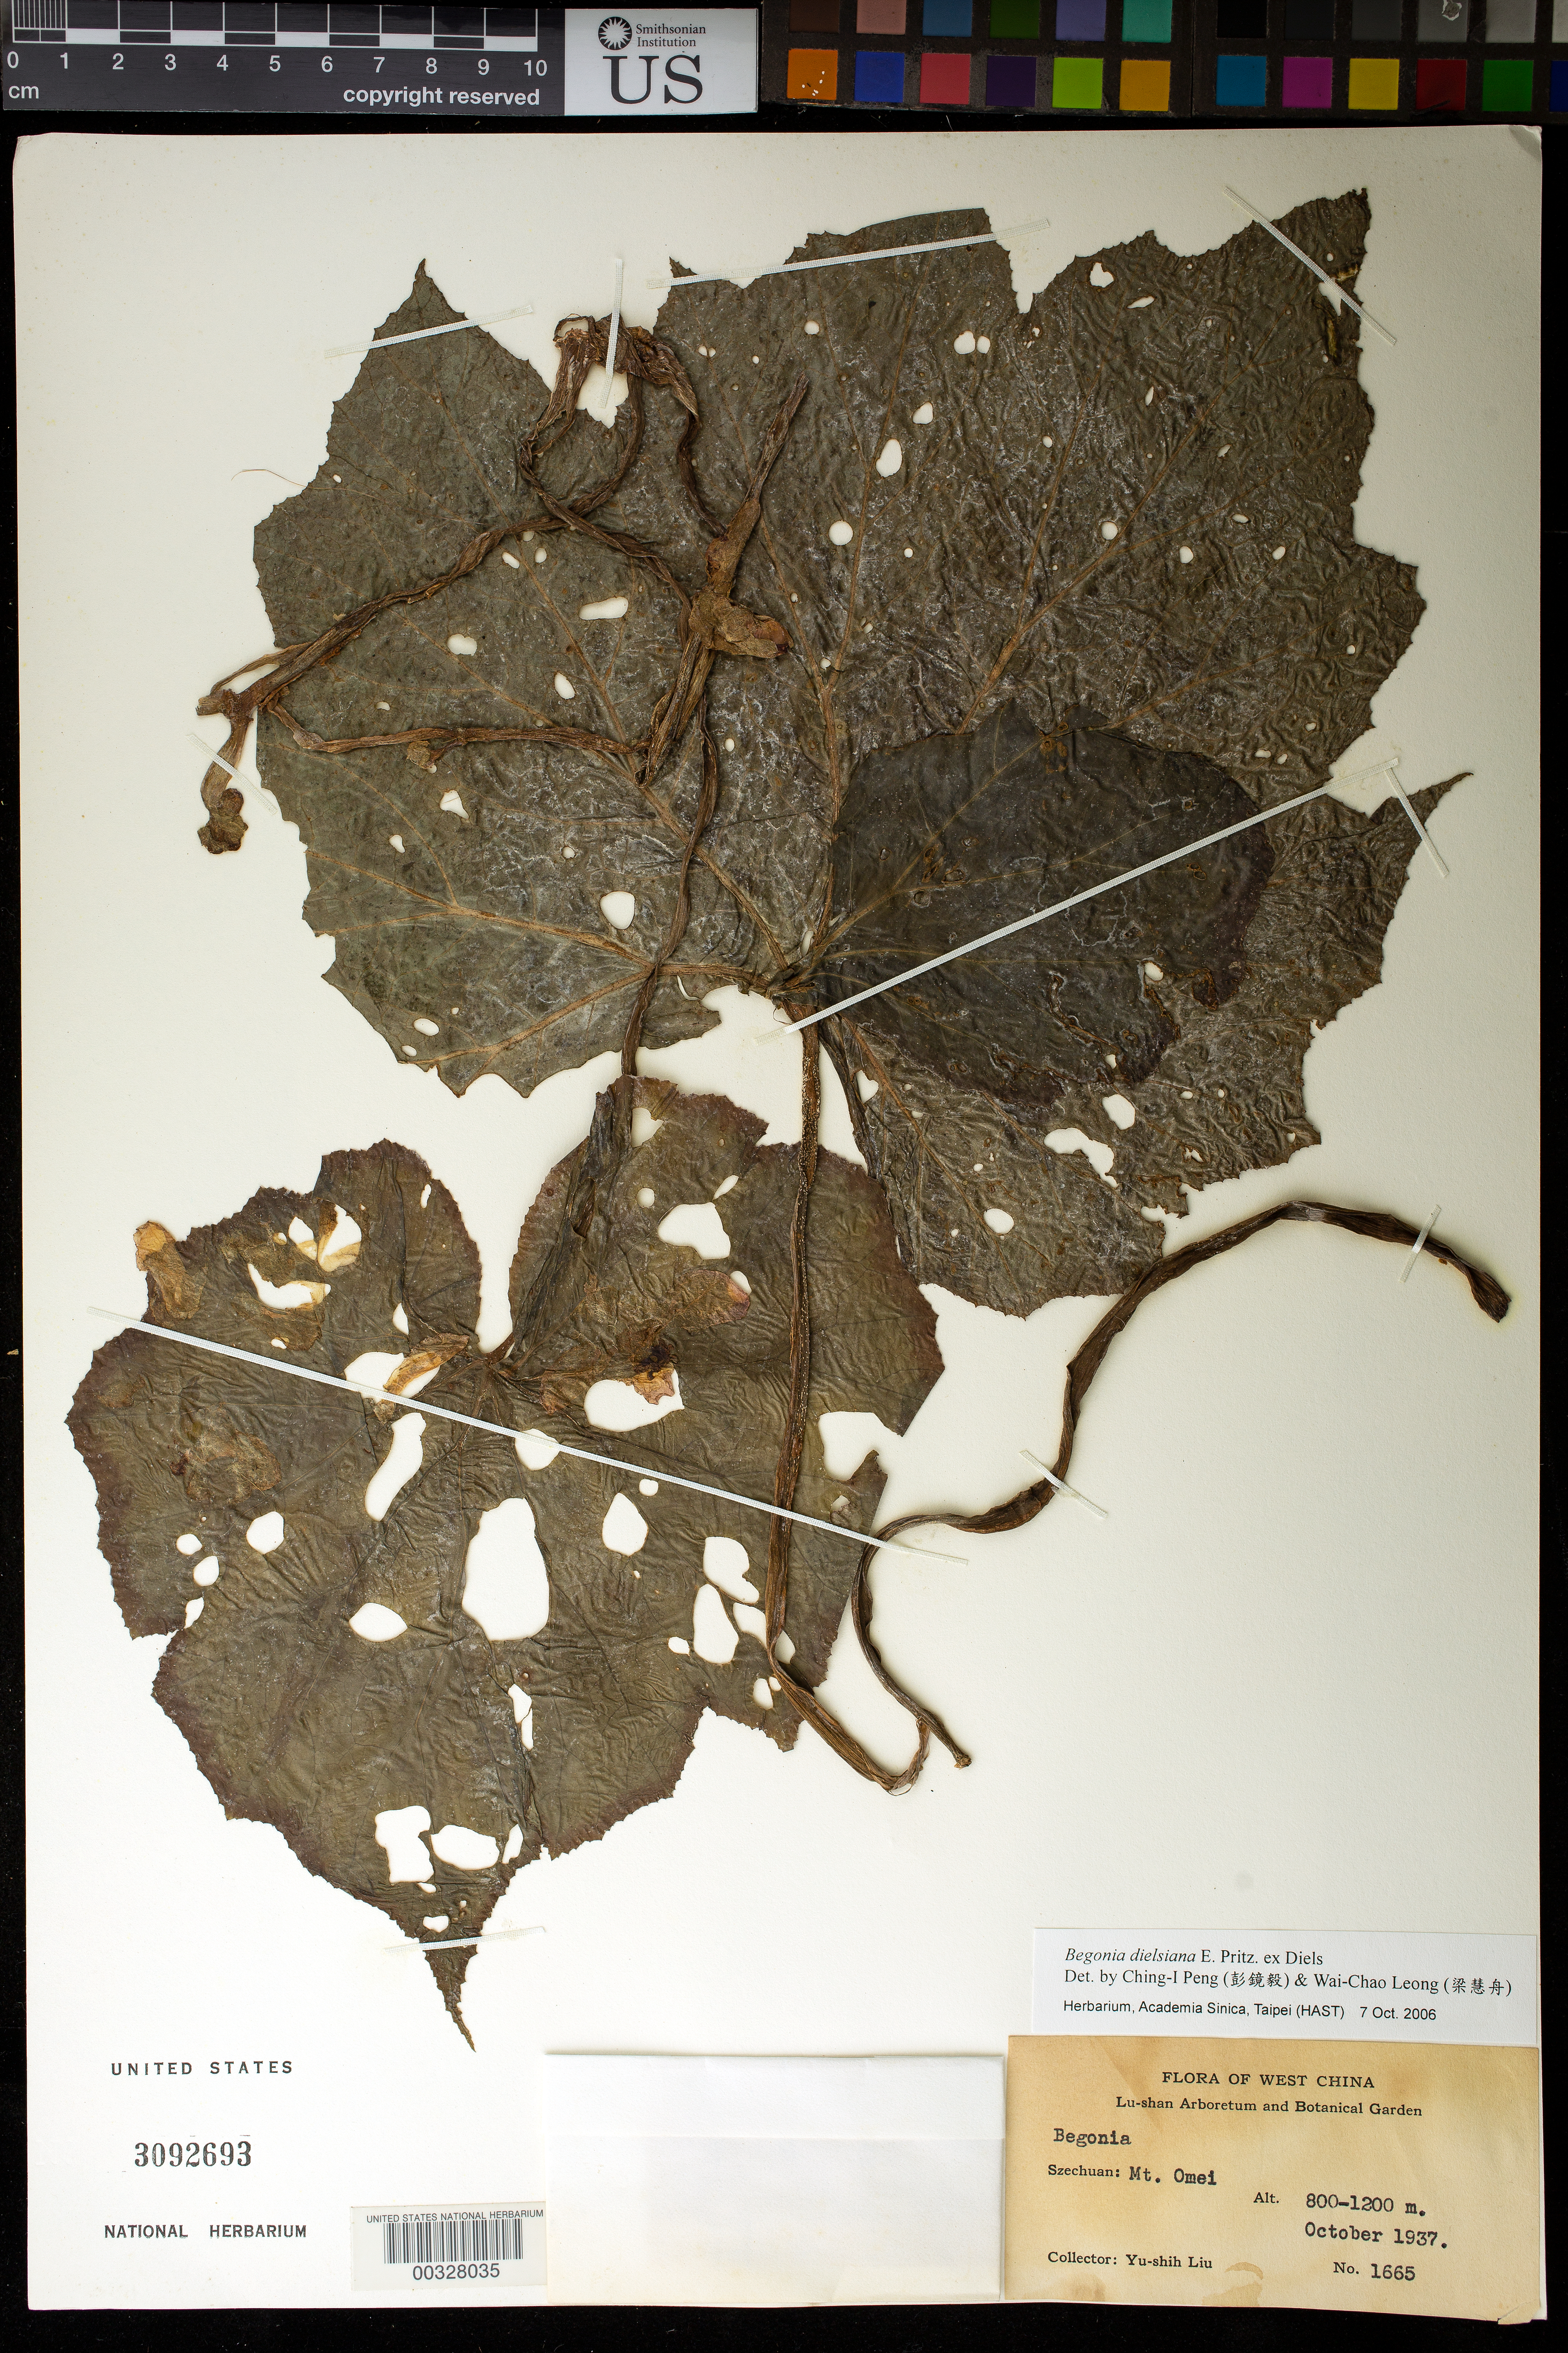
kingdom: Plantae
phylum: Tracheophyta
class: Magnoliopsida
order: Cucurbitales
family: Begoniaceae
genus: Begonia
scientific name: Begonia dielsiana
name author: E. Pritz. ex Diels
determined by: Peng, Ching-I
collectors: Y.-S. Liu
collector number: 1665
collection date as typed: Oct 1937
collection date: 1937-10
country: China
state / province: Sichuan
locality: Mt. omei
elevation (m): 800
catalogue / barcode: US 3092693